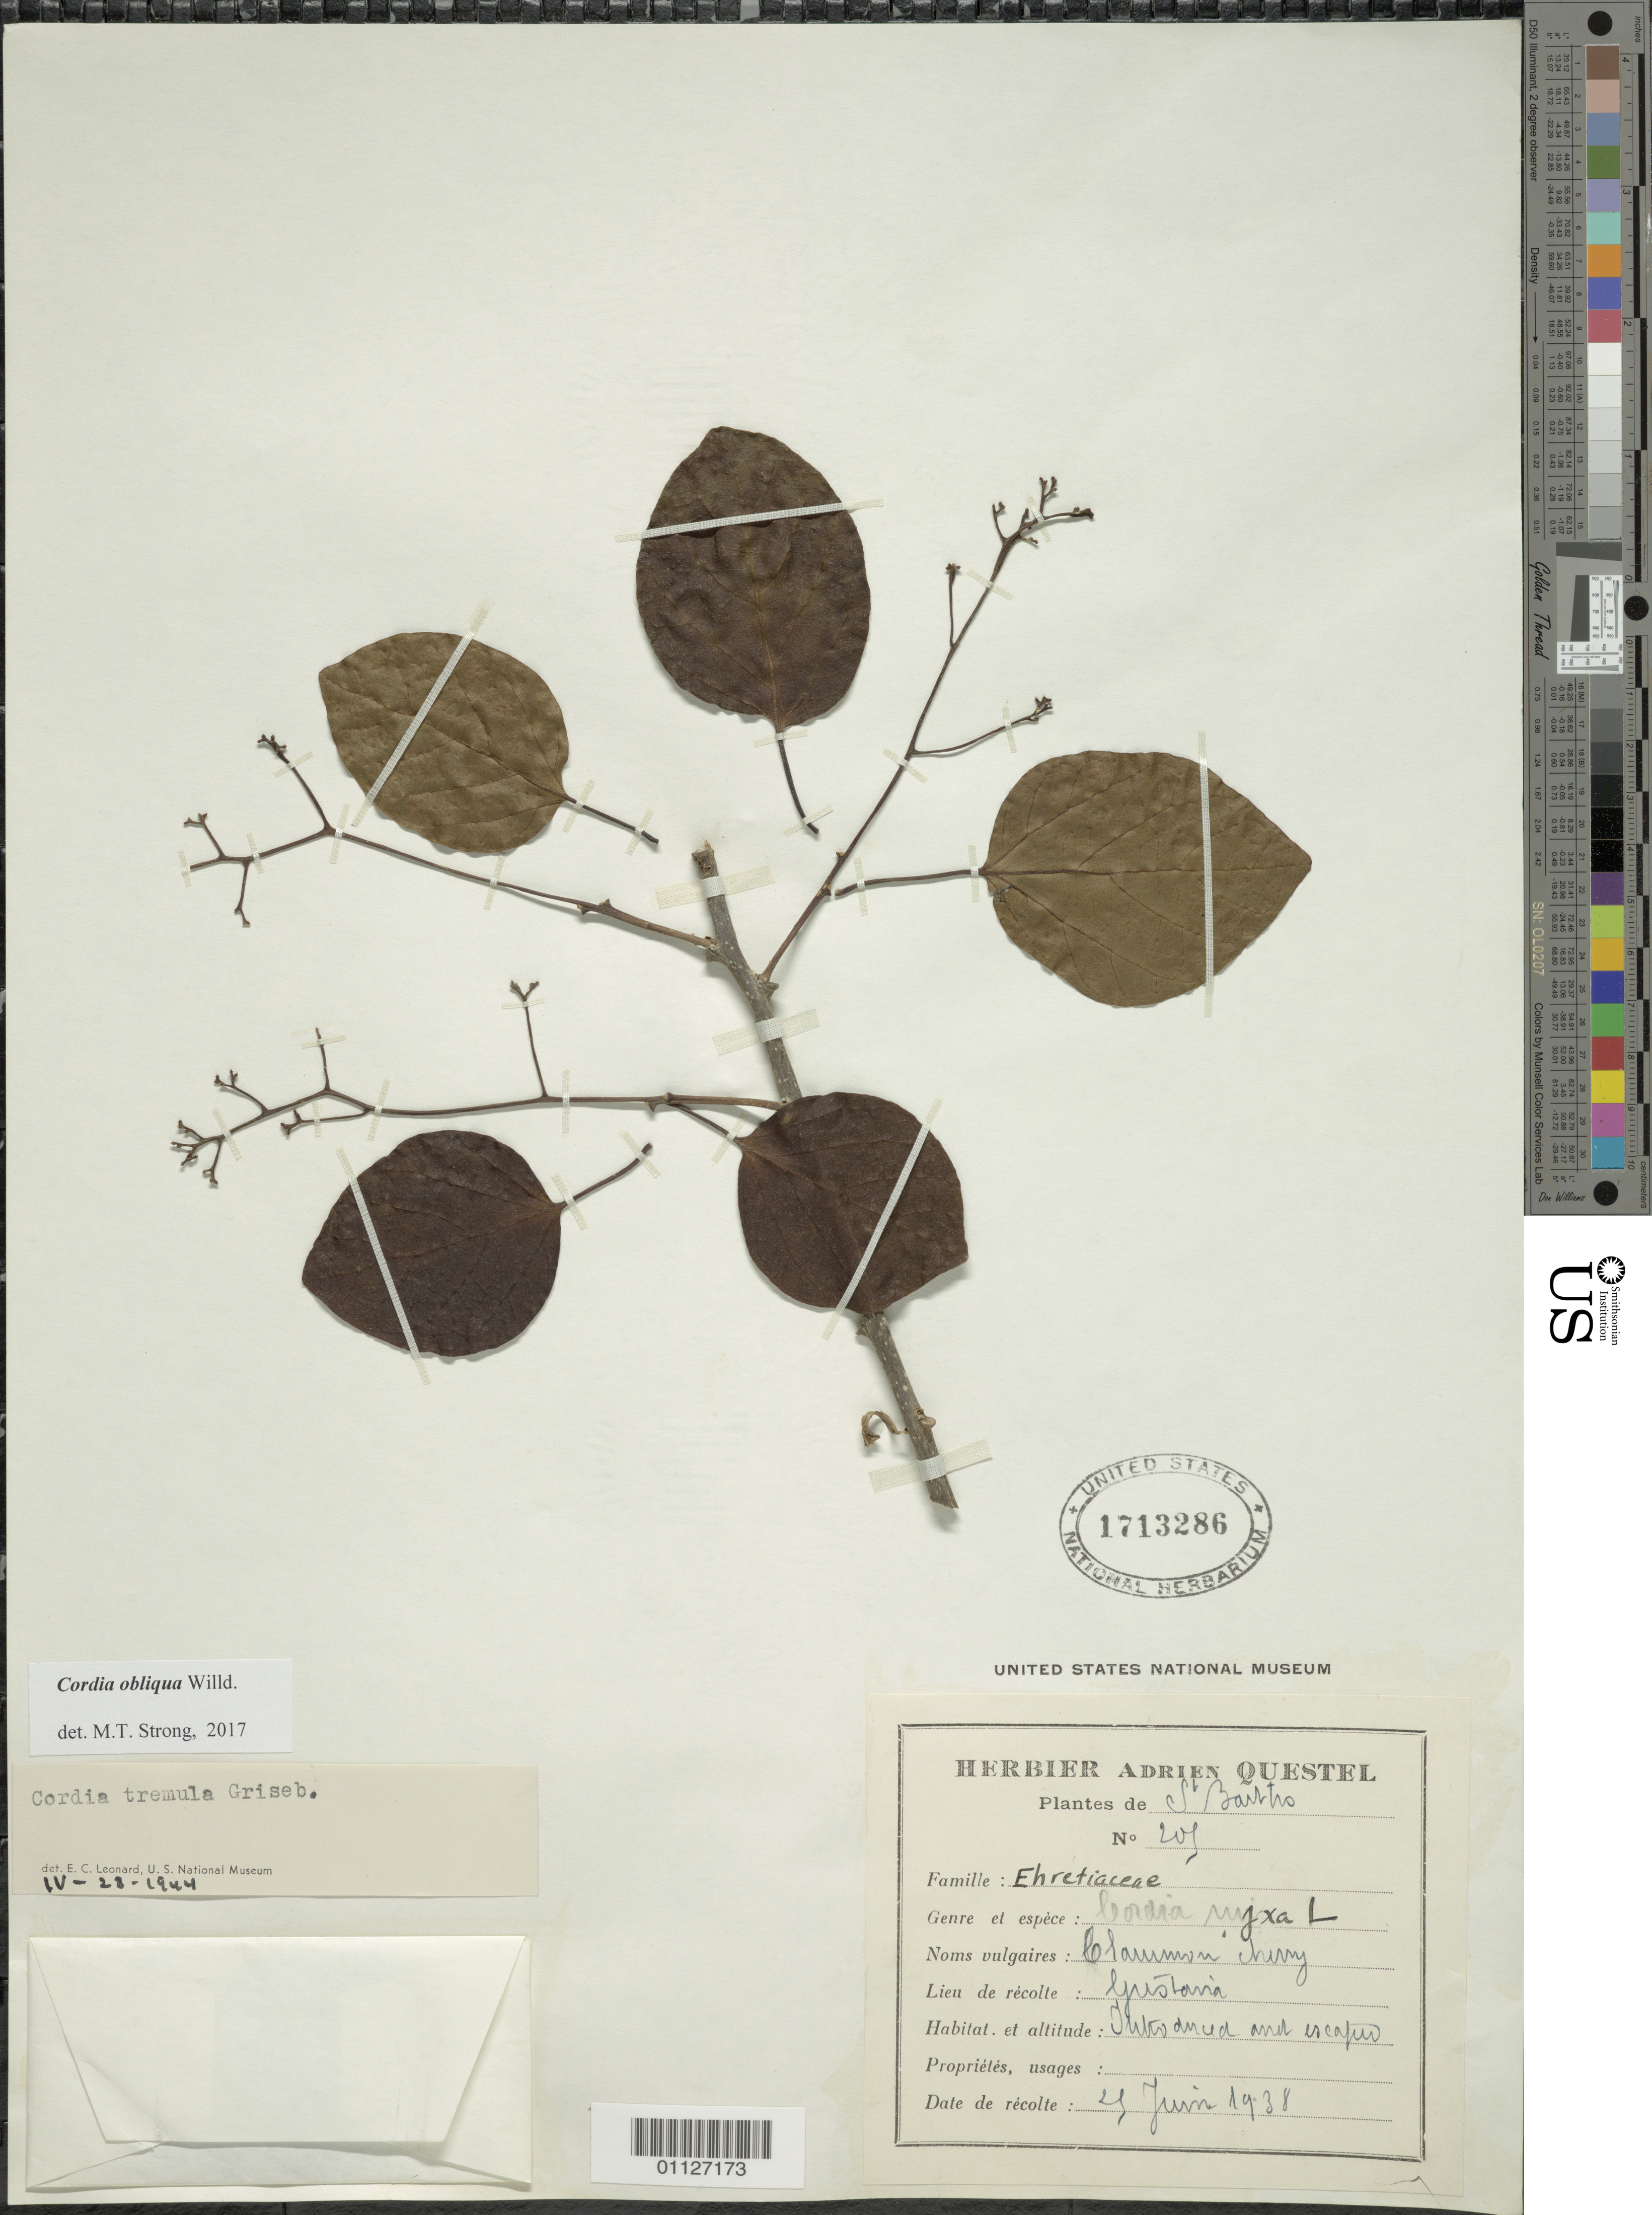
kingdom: Plantae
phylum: Tracheophyta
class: Magnoliopsida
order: Boraginales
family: Cordiaceae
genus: Cordia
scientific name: Cordia obliqua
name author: Willd.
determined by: Strong, M. T., (US), Smithsonian Institution - National Museum of Natural History (UNITED STATES)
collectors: A. Questel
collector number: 205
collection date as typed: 29 Jun 1938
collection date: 1938-06-25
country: Saint Barthélemy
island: St. Barthélemy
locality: Gustavia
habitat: Introduced and escaped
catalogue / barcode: US 1713286